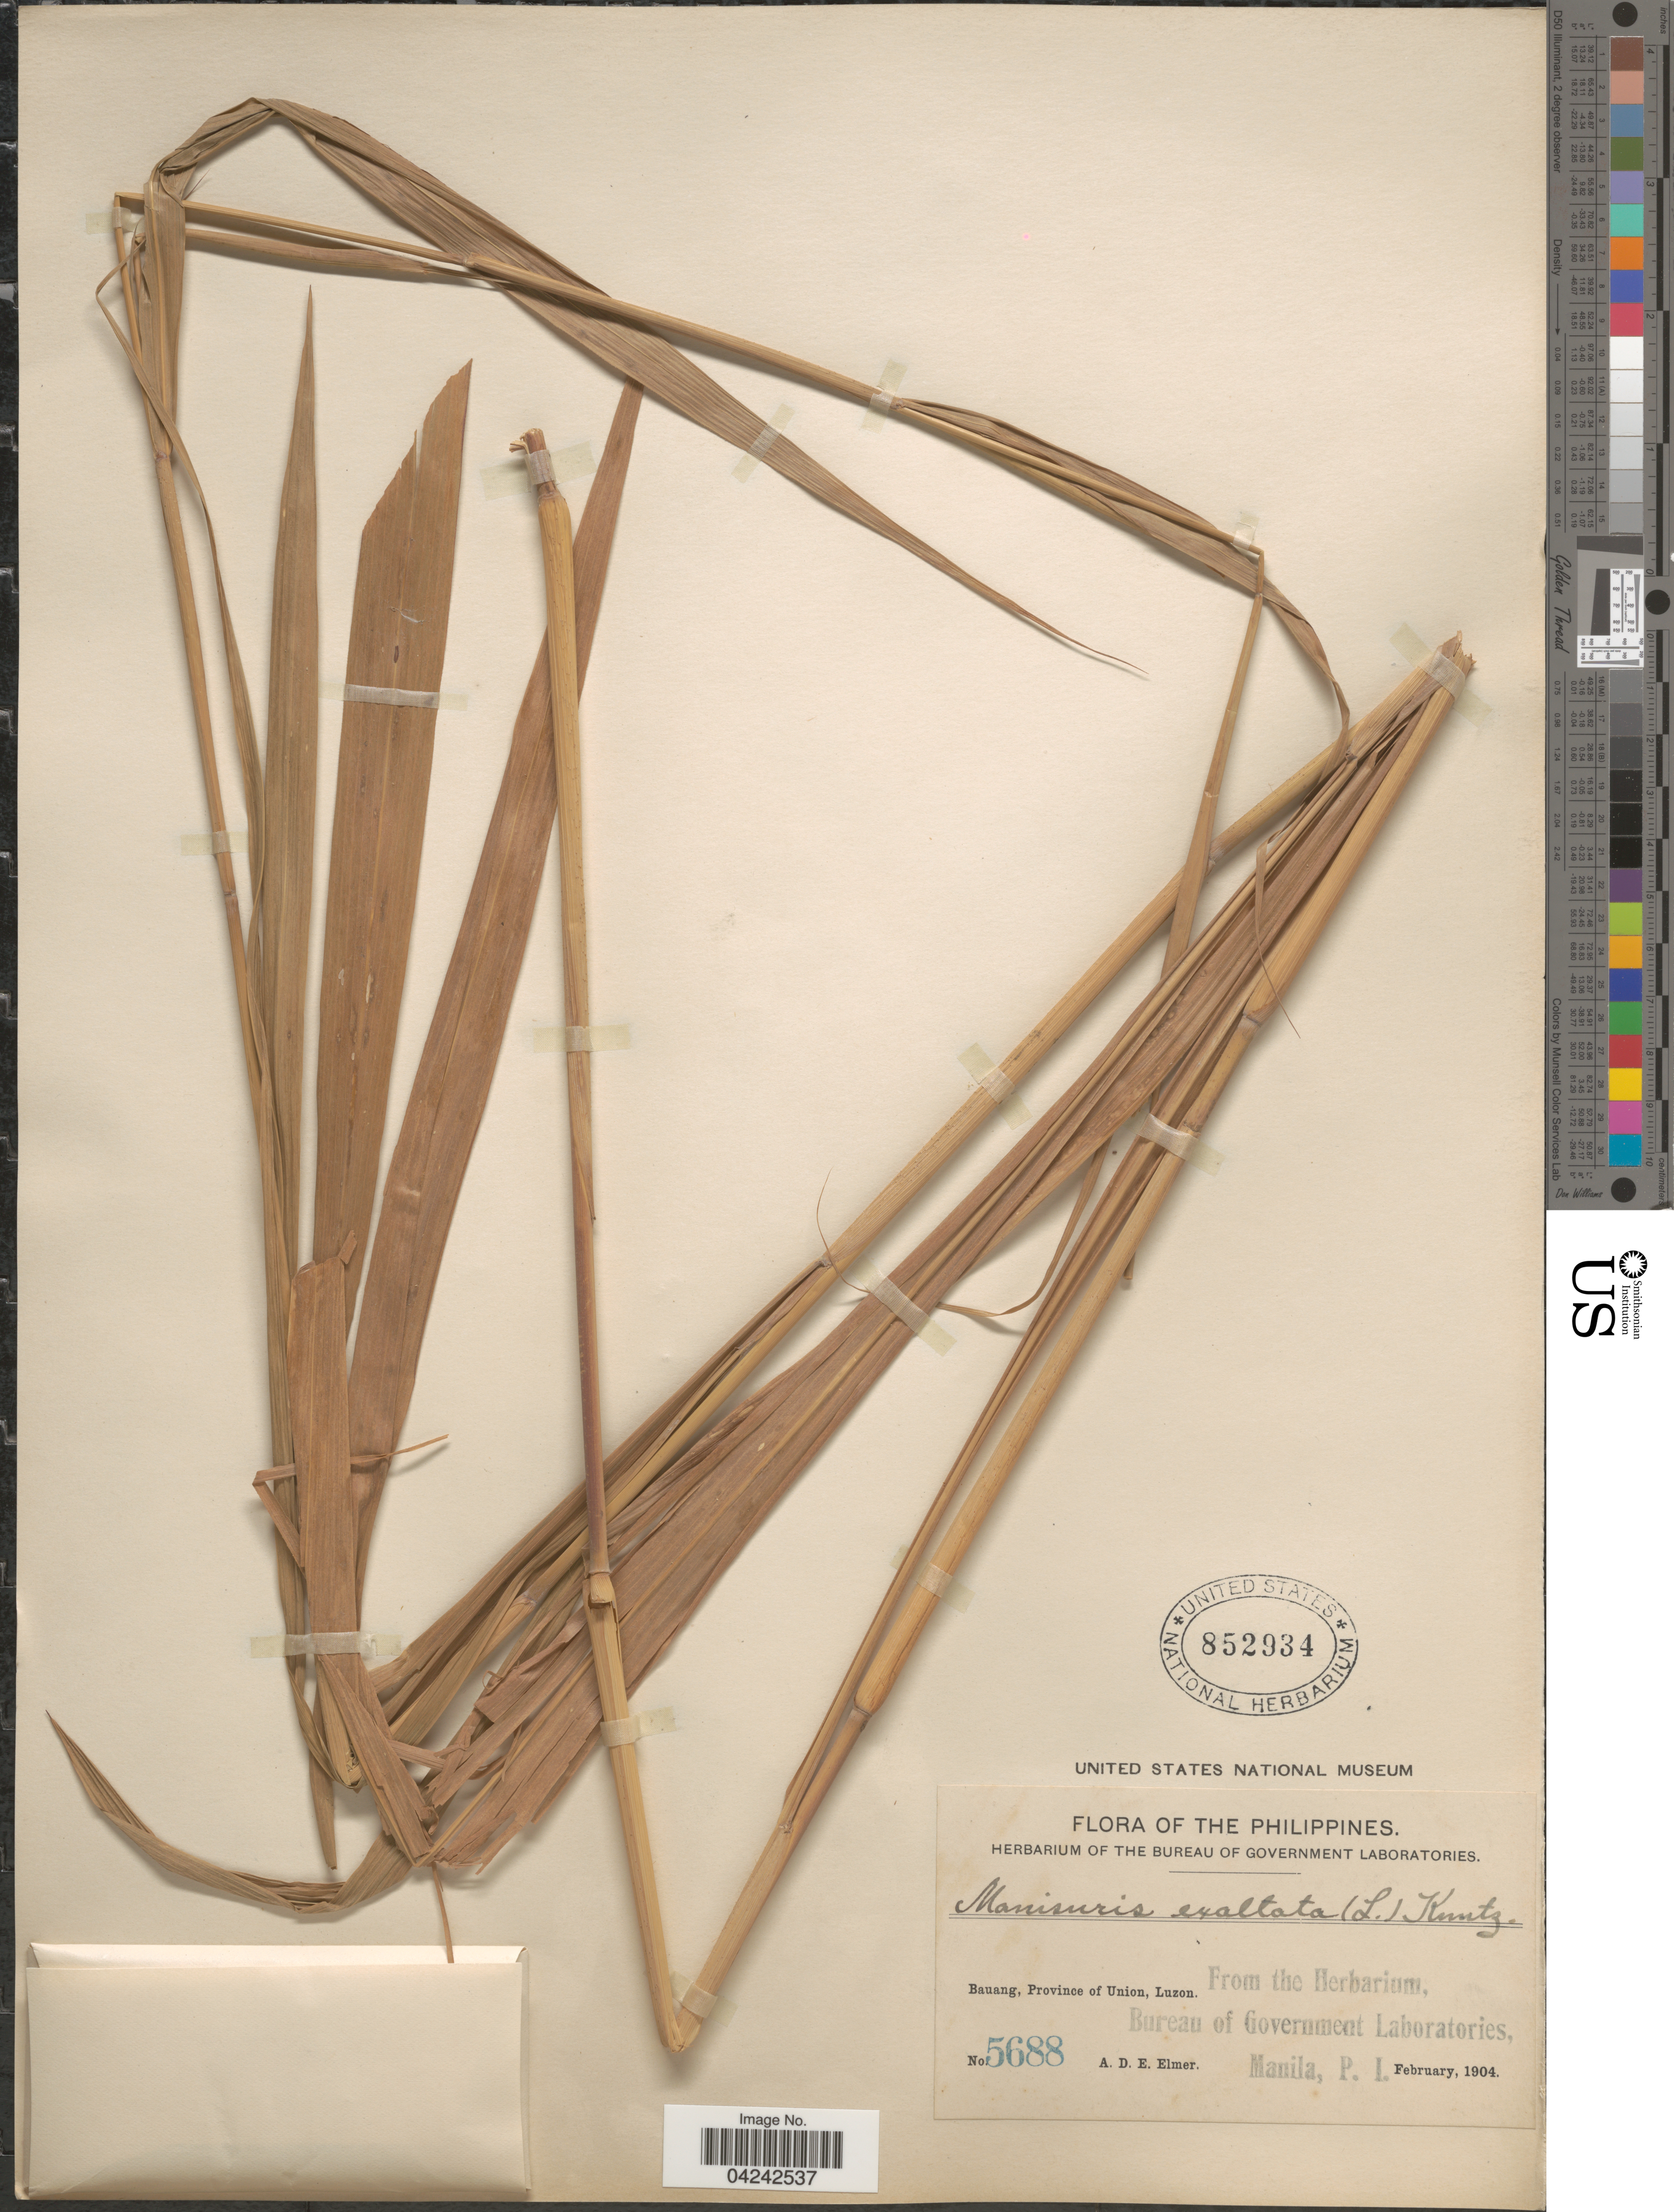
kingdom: Plantae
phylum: Tracheophyta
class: Liliopsida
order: Poales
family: Poaceae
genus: Rottboellia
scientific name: Rottboellia cochinchinensis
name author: (Lour.) Clayton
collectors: A. D. E. Elmer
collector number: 5688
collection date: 1904-02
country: Philippines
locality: Bauang, Province of Union, Luzon.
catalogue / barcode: US 852934